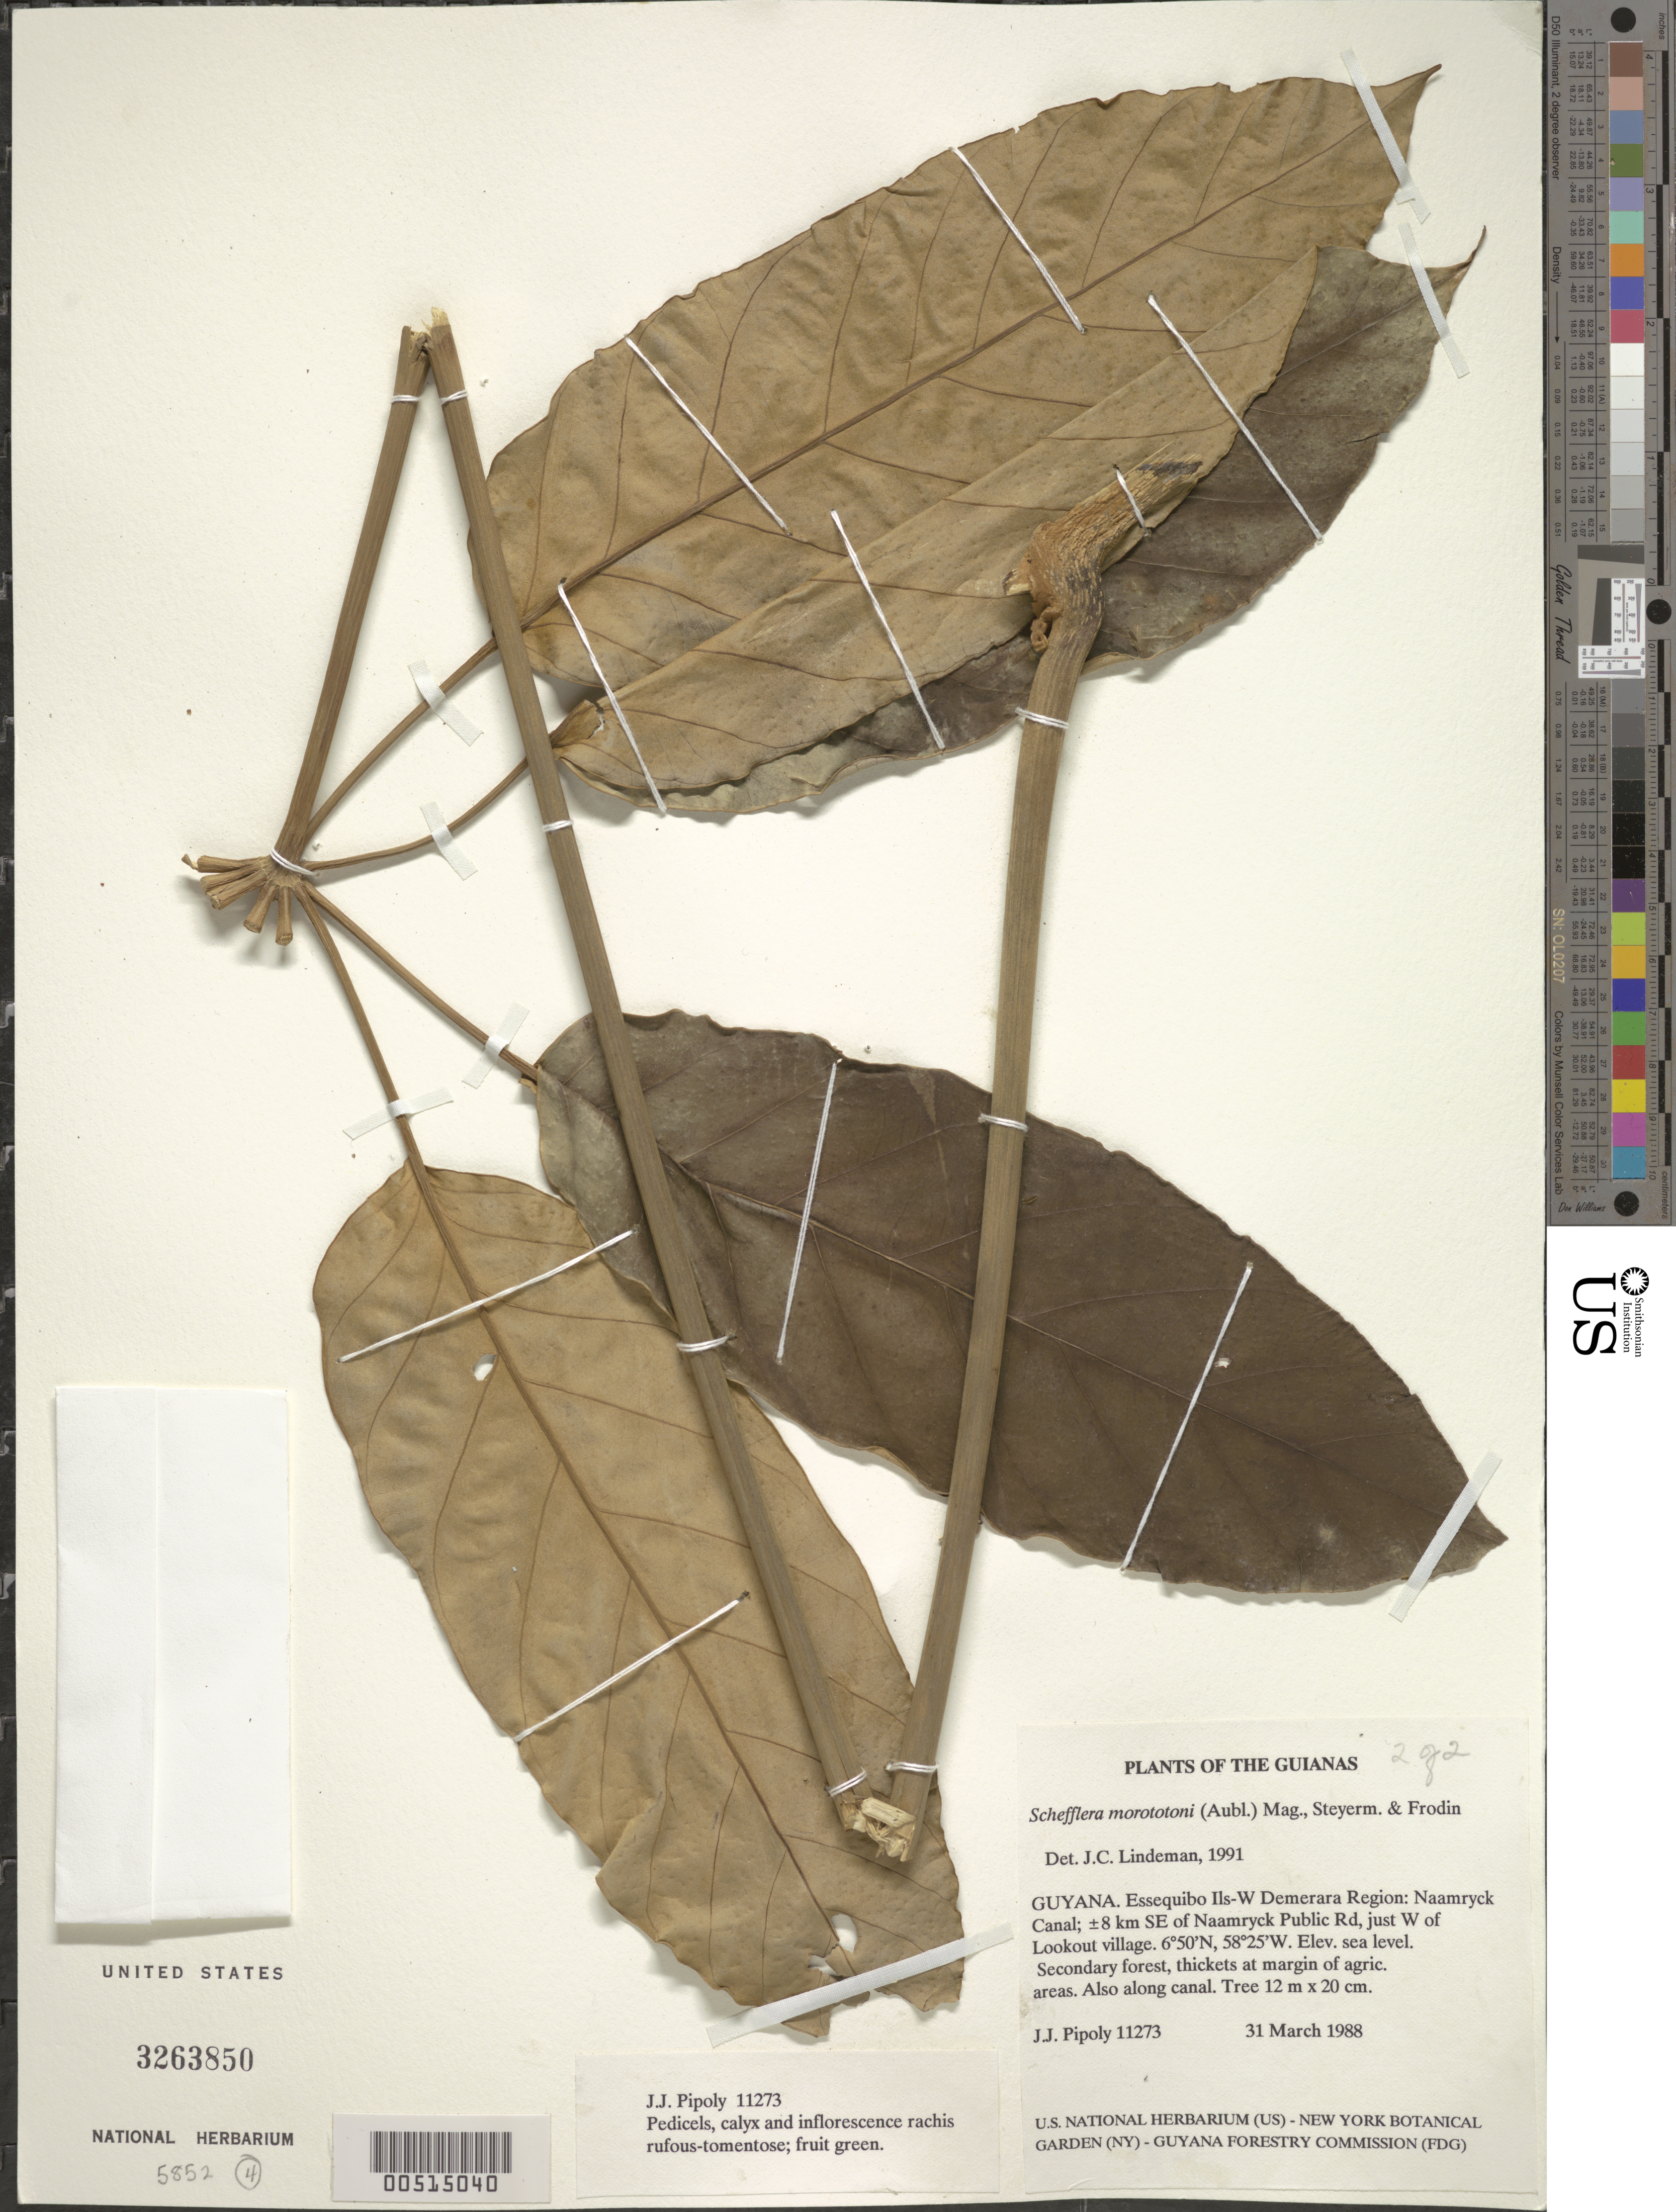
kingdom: Plantae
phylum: Tracheophyta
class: Magnoliopsida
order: Apiales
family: Araliaceae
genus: Schefflera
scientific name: Schefflera morototoni (Aubl.) Maguire, Steyerm. & Frodin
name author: (Aubl.) Maguire et al.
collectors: J. J. Pipoly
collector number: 11273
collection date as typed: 31 March 1987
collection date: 1987-03-31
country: Guyana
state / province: Essequibo Isl-W. Demerara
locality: Naamryck Canal; ±8 km SE of Naamryck Public Rd, just W of Lookout village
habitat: Secondary forest, thickets at margin of agric. areas. Also along canal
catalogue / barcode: US 3263850